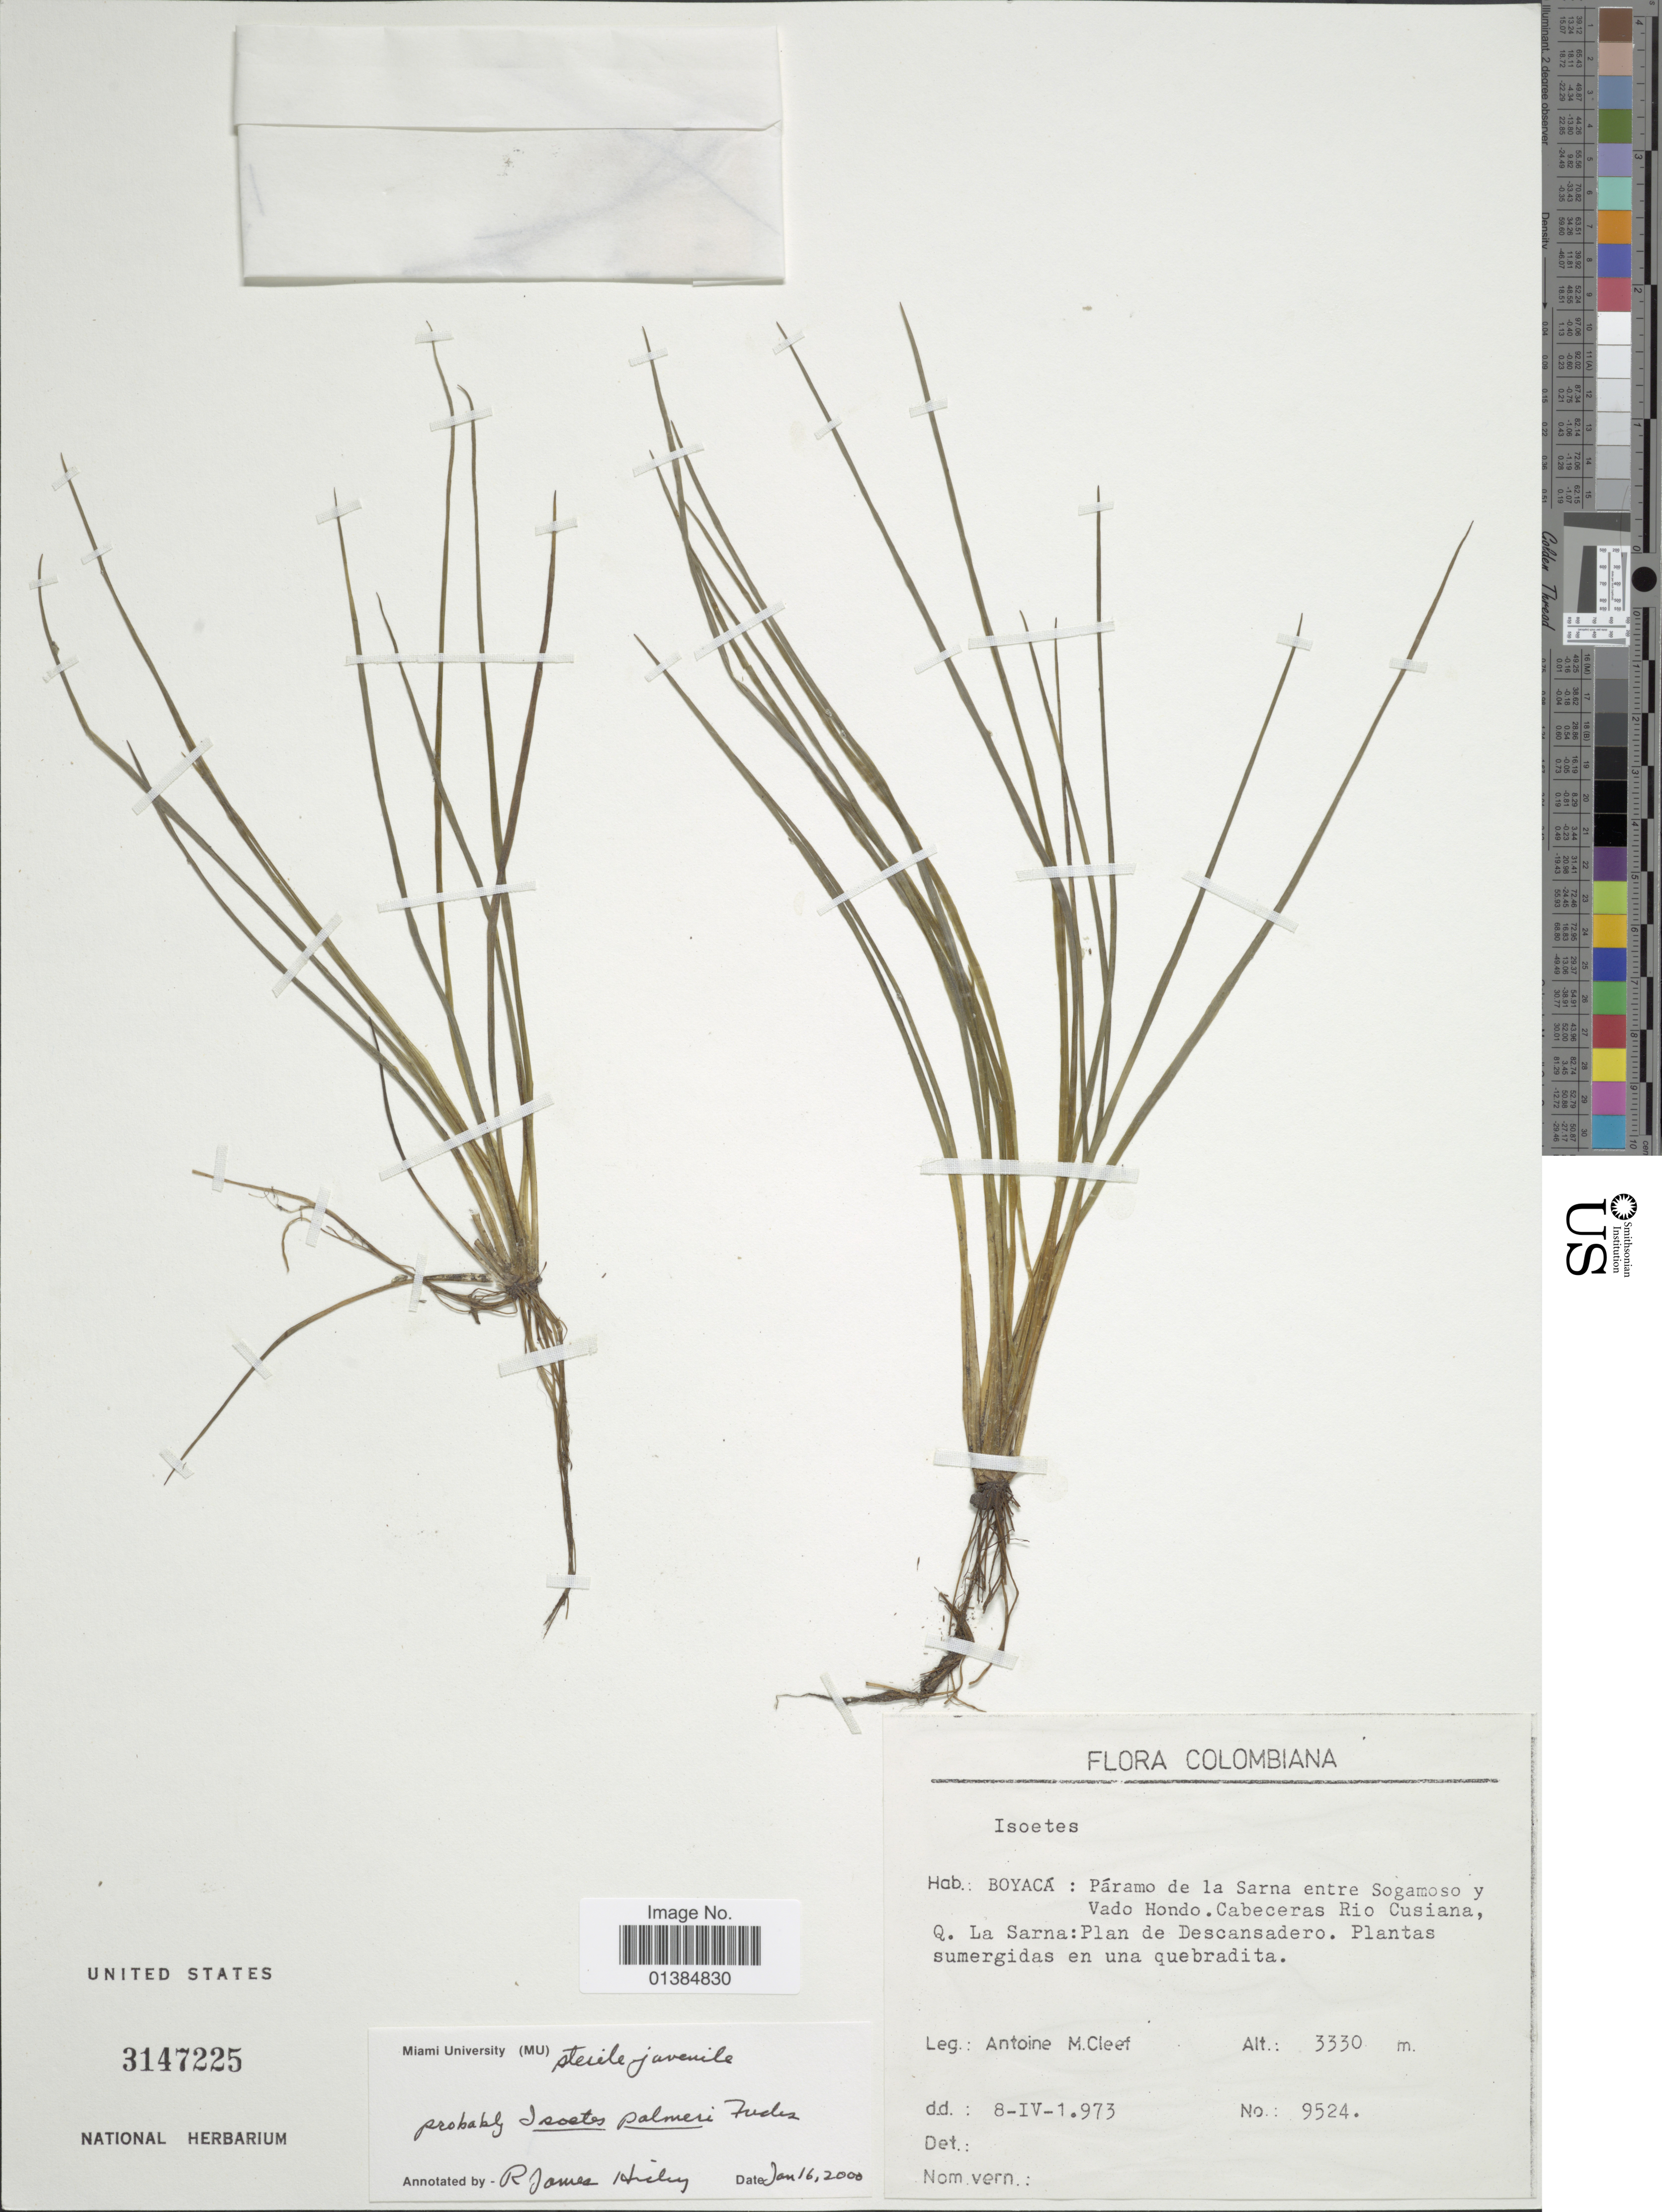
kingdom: Plantae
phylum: Tracheophyta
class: Lycopodiopsida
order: Isoetales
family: Isoetaceae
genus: Isoetes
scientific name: Isoetes palmeri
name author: H.P. Fuchs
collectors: A. M. Cleef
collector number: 9524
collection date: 1973-04-08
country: Colombia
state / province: Boyacá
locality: Páramo de la Sarna entre Sogamoso y Vado Hondo. Cabeceras Rio Cusiana, Q. La Sarna: Plan de Descansadero.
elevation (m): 3330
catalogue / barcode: US 3147225